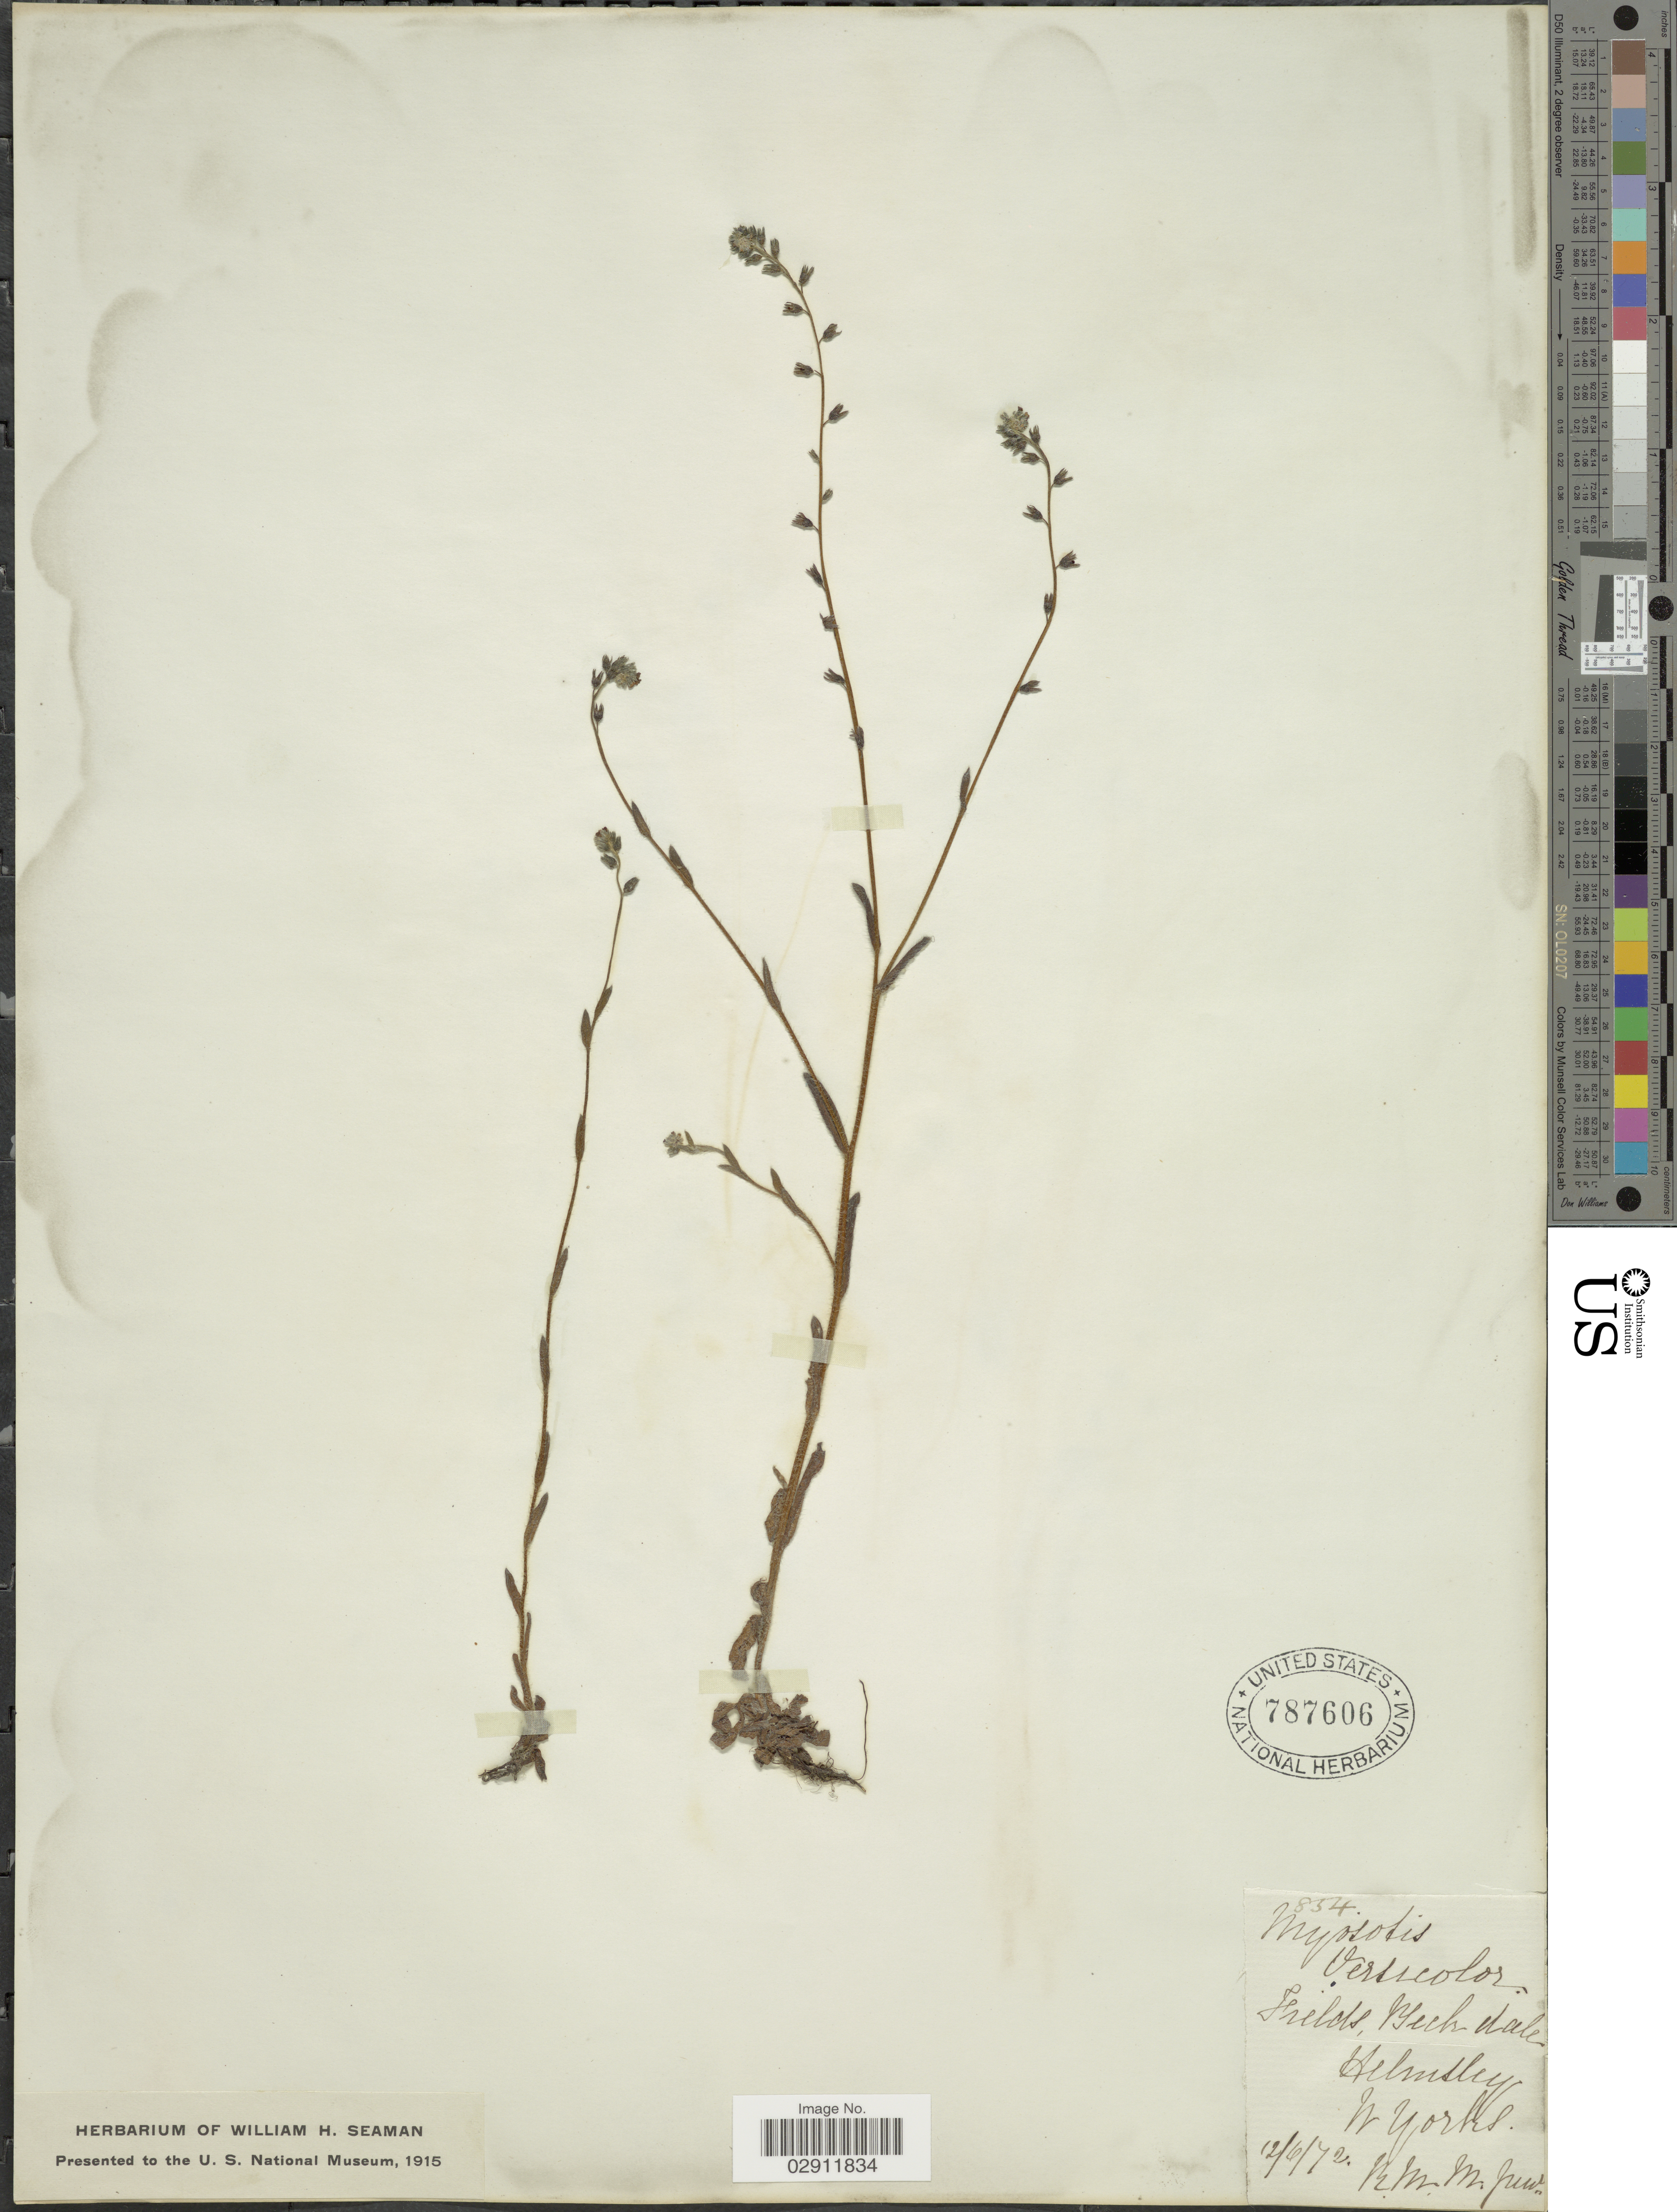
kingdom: Plantae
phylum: Tracheophyta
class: Magnoliopsida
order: Boraginales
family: Boraginaceae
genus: Myosotis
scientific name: Myosotis versicolor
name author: Sm.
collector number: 834?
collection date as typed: Transcribed d/m/y: 12/6/72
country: United Kingdom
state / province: England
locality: Beck dale, Helmsley. N. Yorks.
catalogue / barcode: US 787606